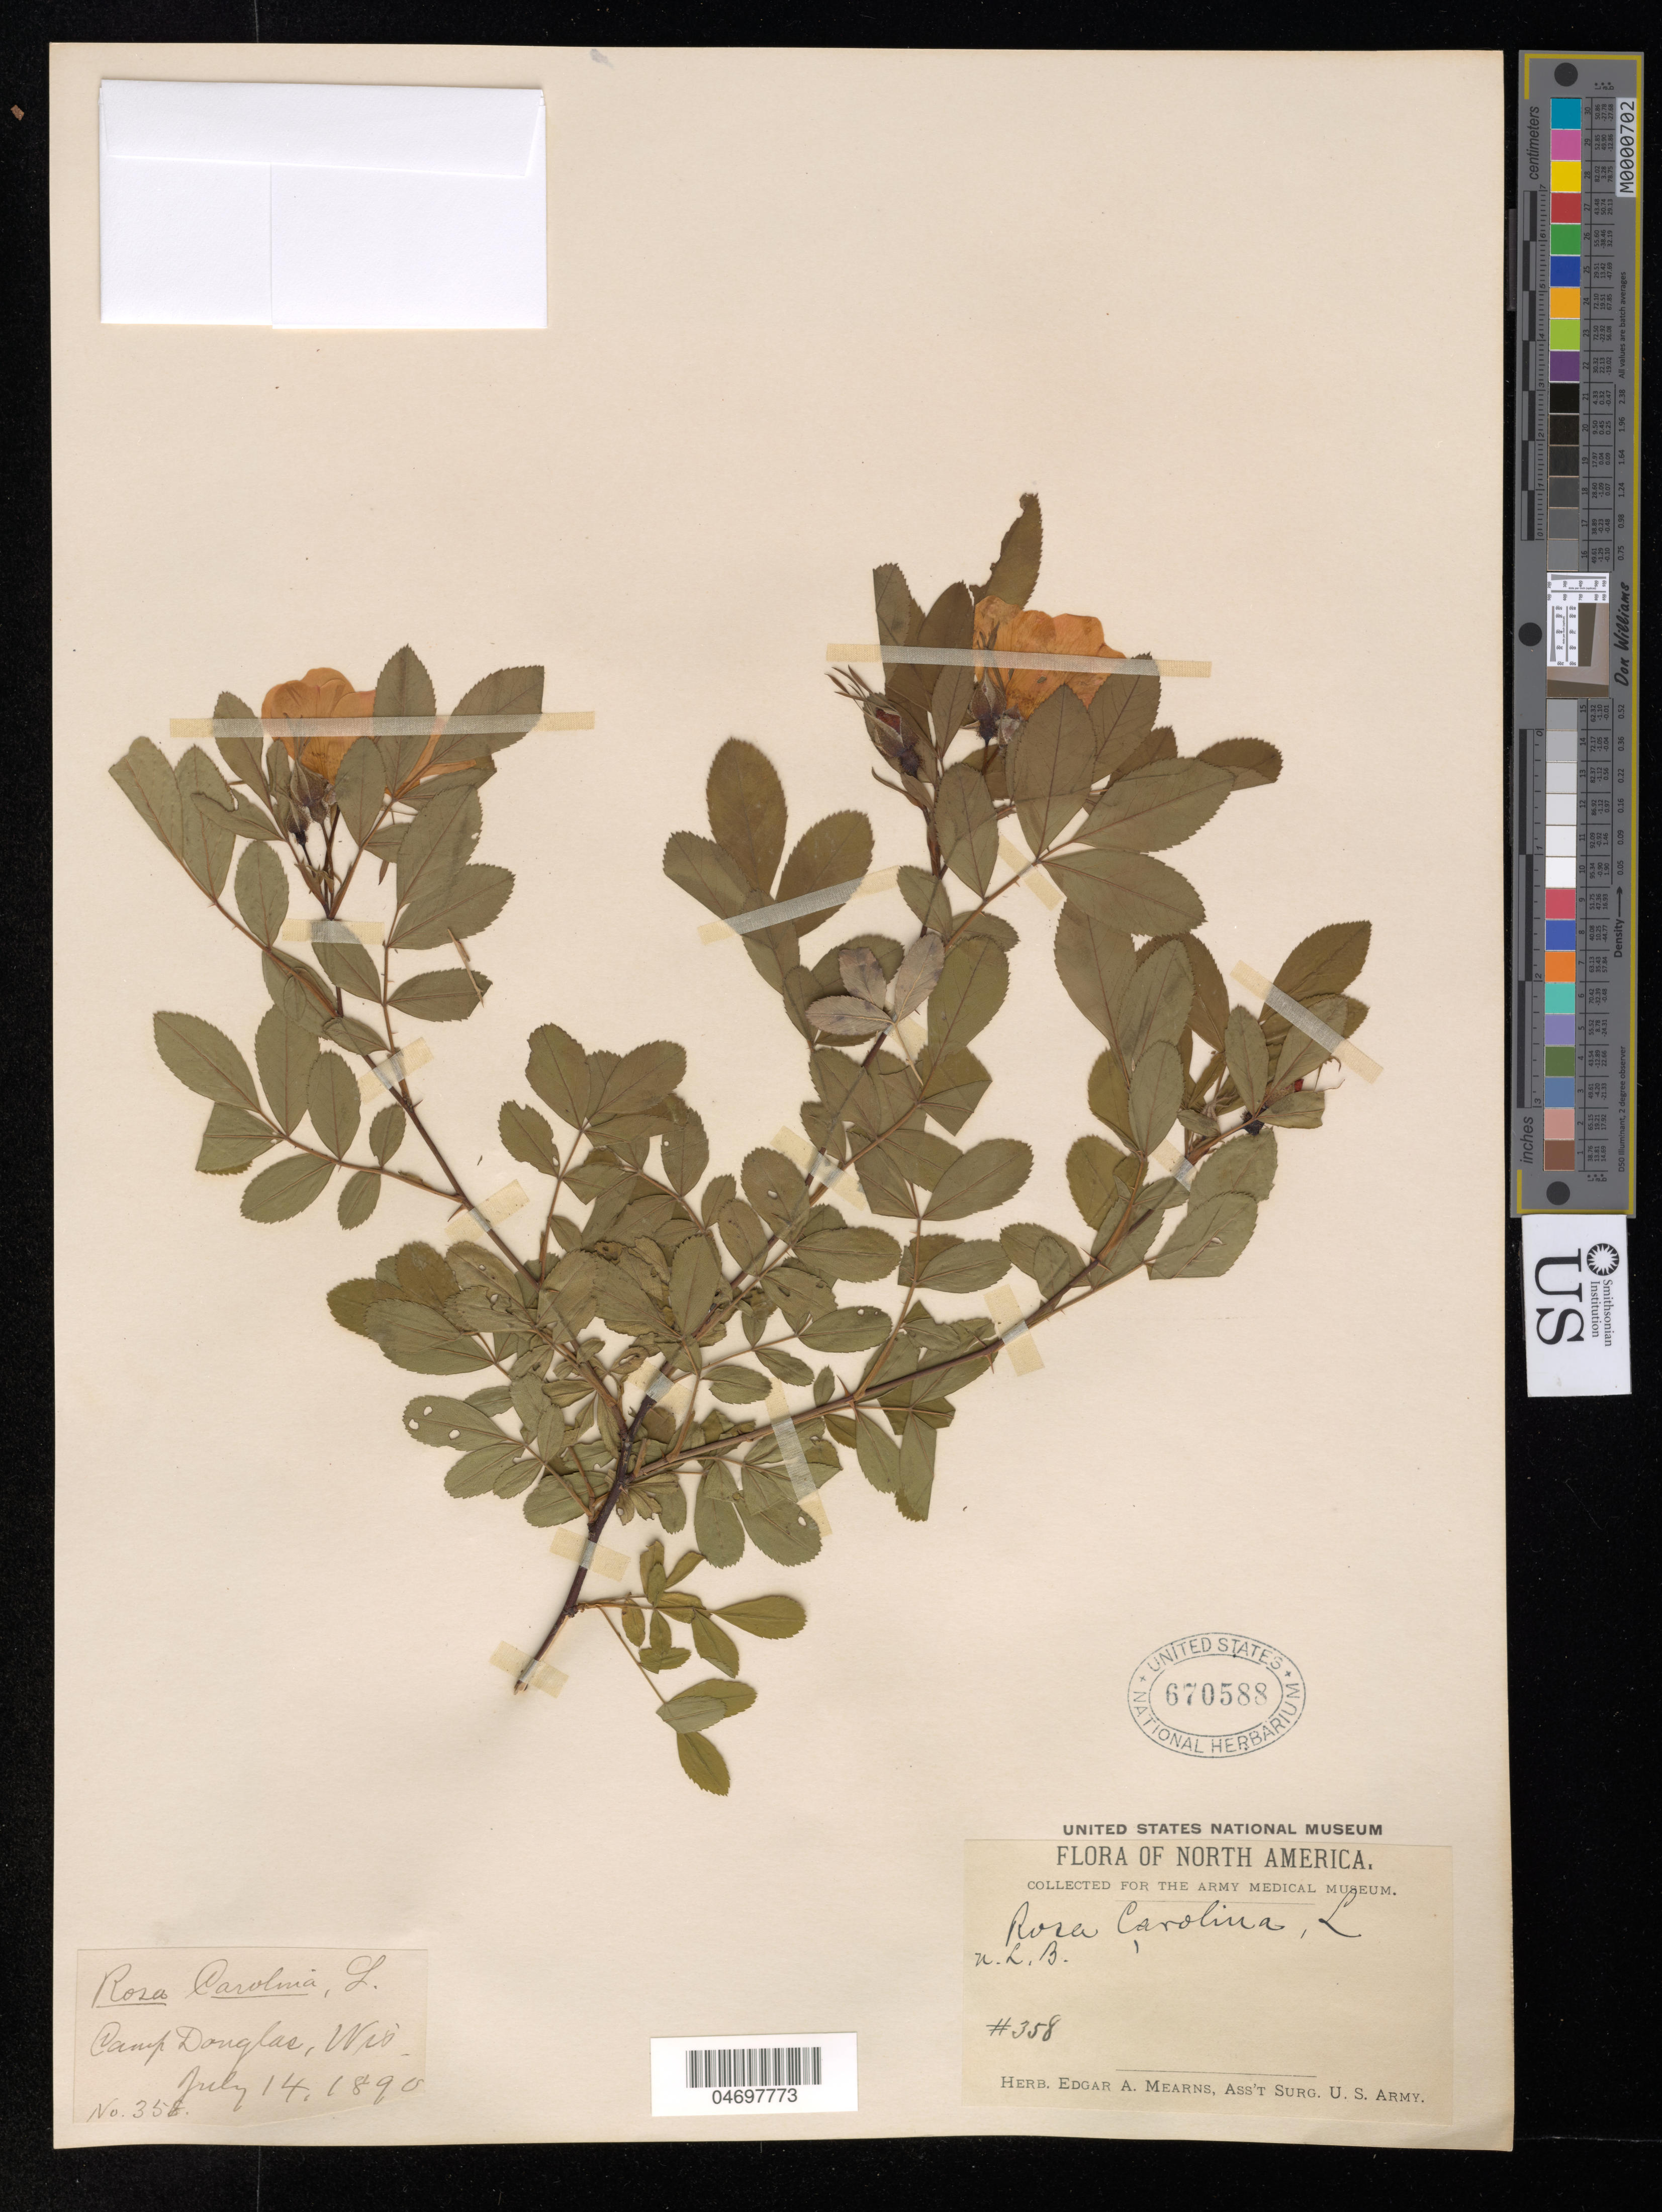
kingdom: Plantae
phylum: Tracheophyta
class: Magnoliopsida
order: Rosales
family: Rosaceae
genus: Rosa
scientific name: Rosa carolina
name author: L.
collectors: E. A. Mearns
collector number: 358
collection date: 1890-07-14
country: United States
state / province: Wisconsin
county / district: Juneau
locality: Camp Douglas.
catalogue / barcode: US 670588